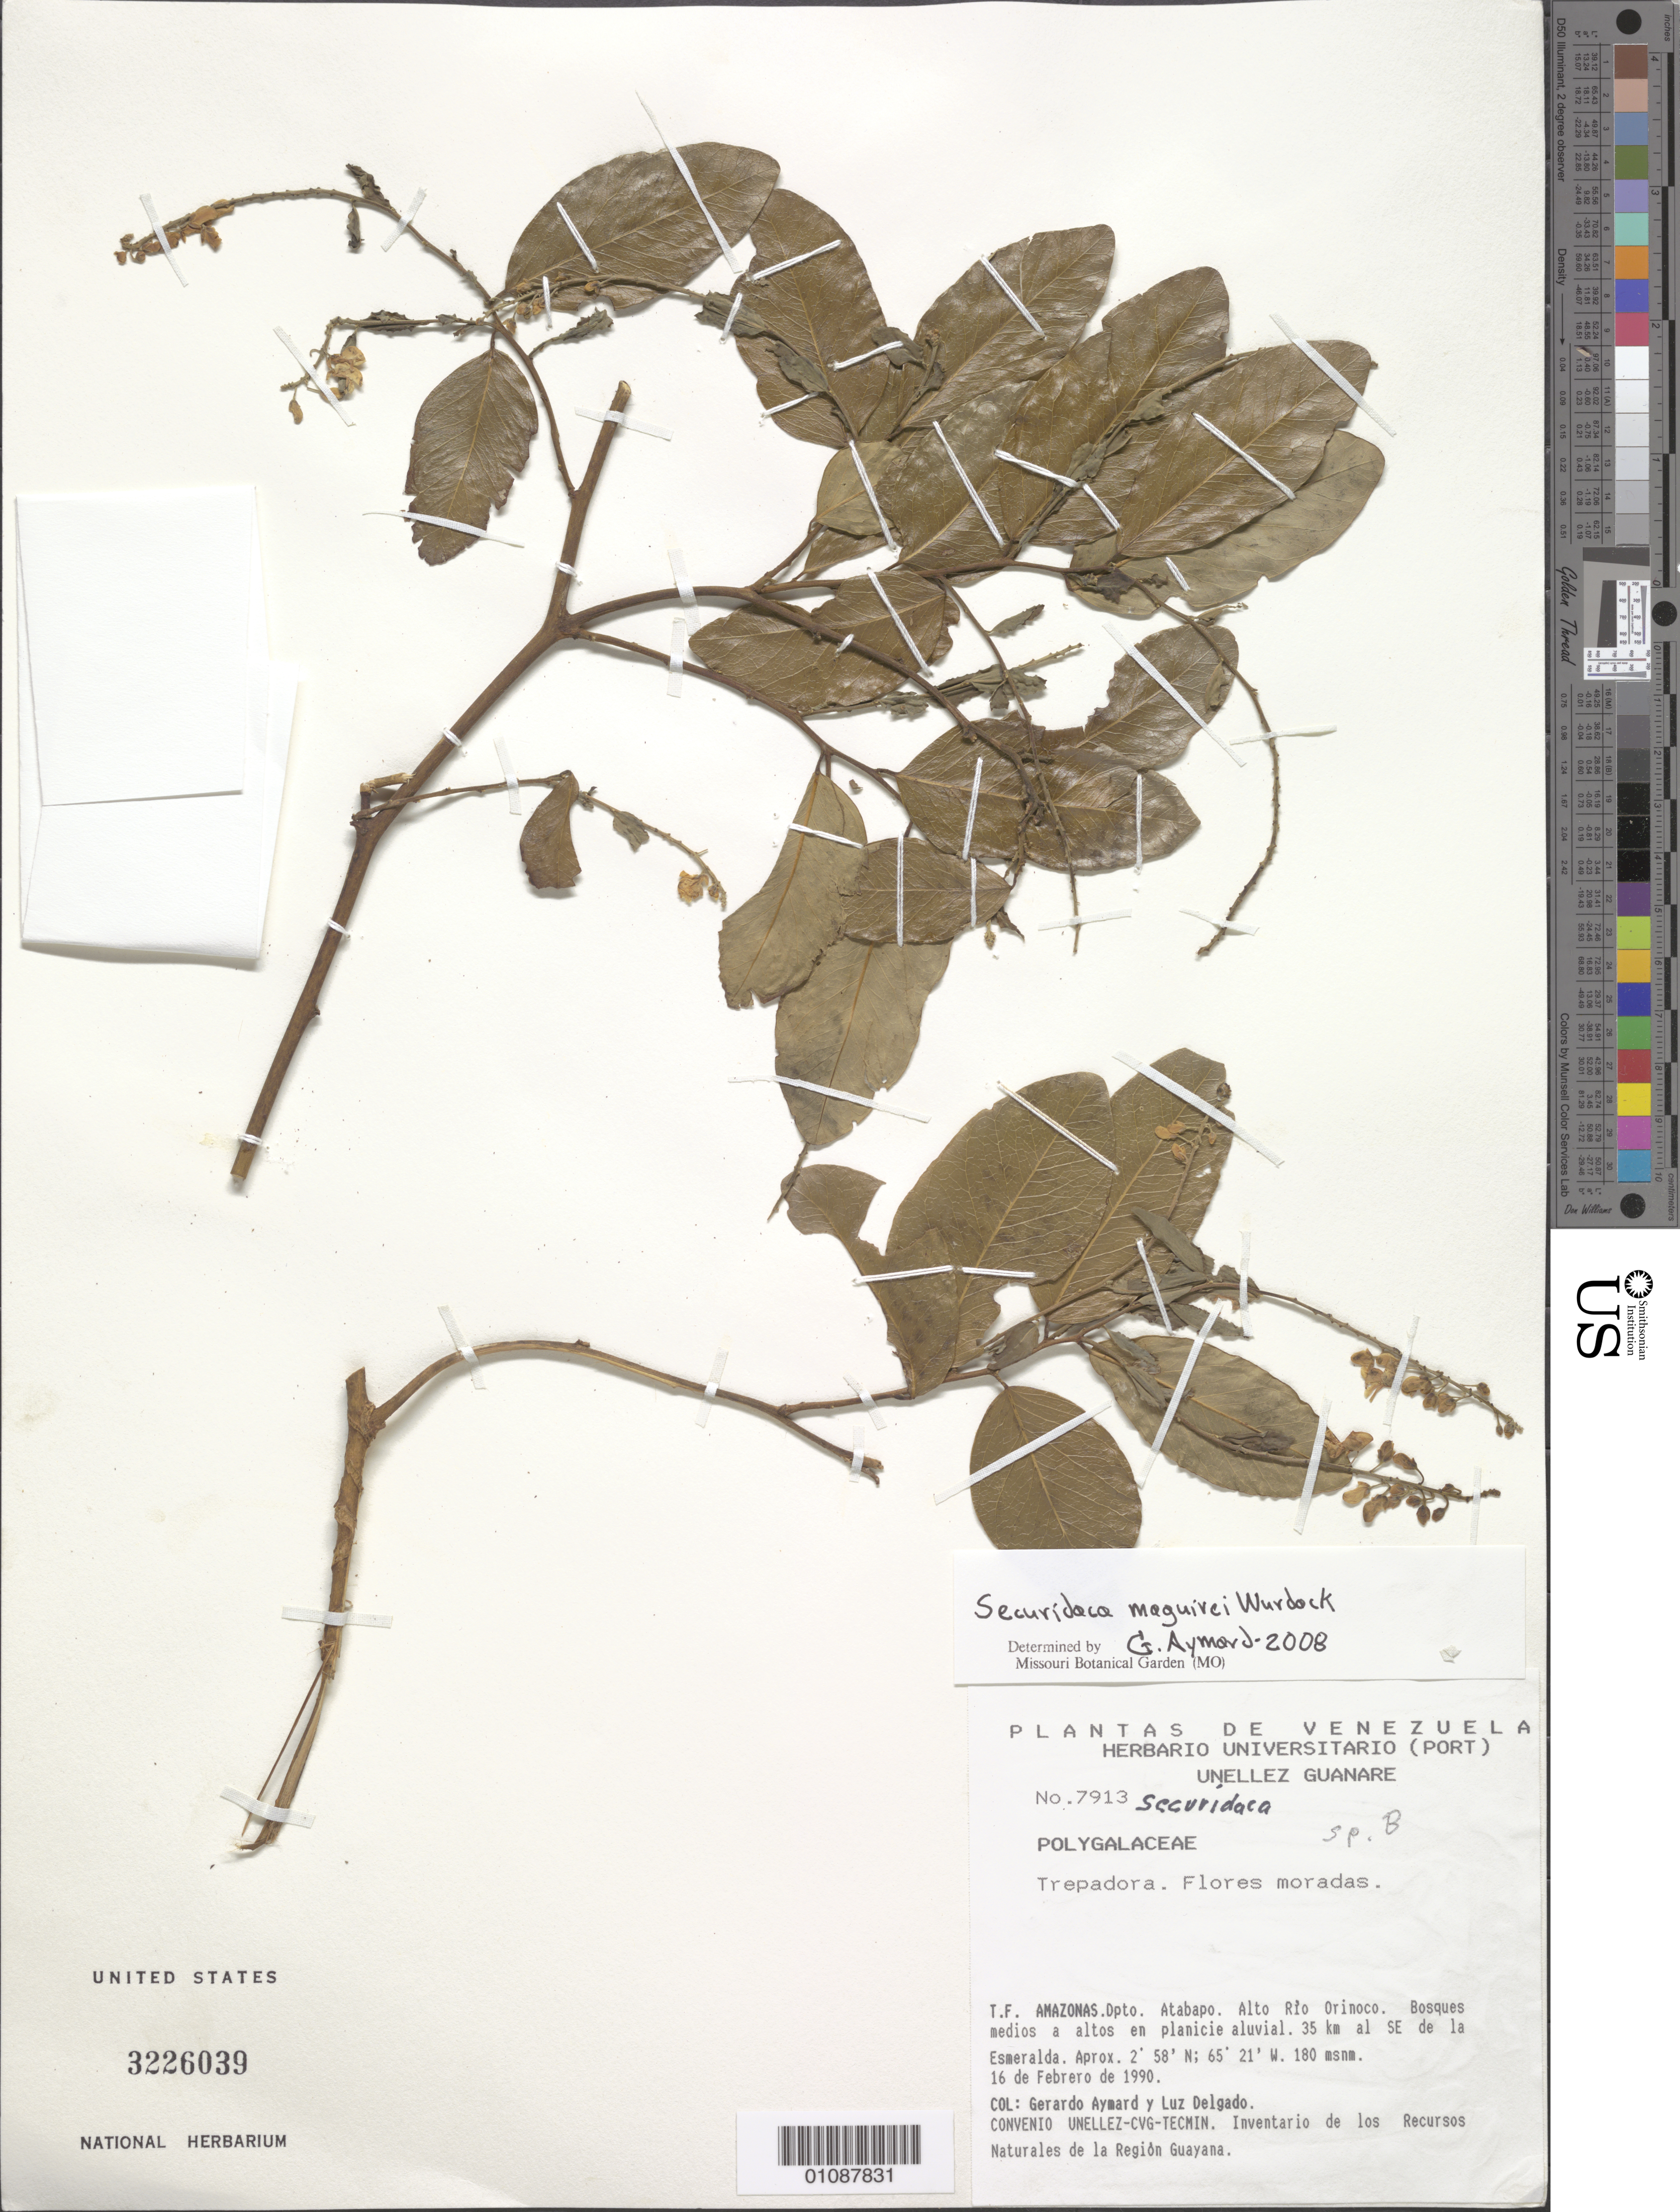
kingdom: Plantae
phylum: Tracheophyta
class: Magnoliopsida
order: Fabales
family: Polygalaceae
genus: Securidaca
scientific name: Securidaca maguirei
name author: Wurdack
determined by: Aymard C., G. A., (PORT), Univ. Nac. Exp. de los Llanos Ezequiel Zamora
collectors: G. A. Aymard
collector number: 7913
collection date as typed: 16-Feb-90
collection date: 1990-02-16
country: Venezuela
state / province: Amazonas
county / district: Atabapo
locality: Alto Rio Orinoco, 35 km al SE de la Esmeralda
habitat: Bosques medios a altos en planicie aluvial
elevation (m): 180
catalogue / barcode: US 3226039